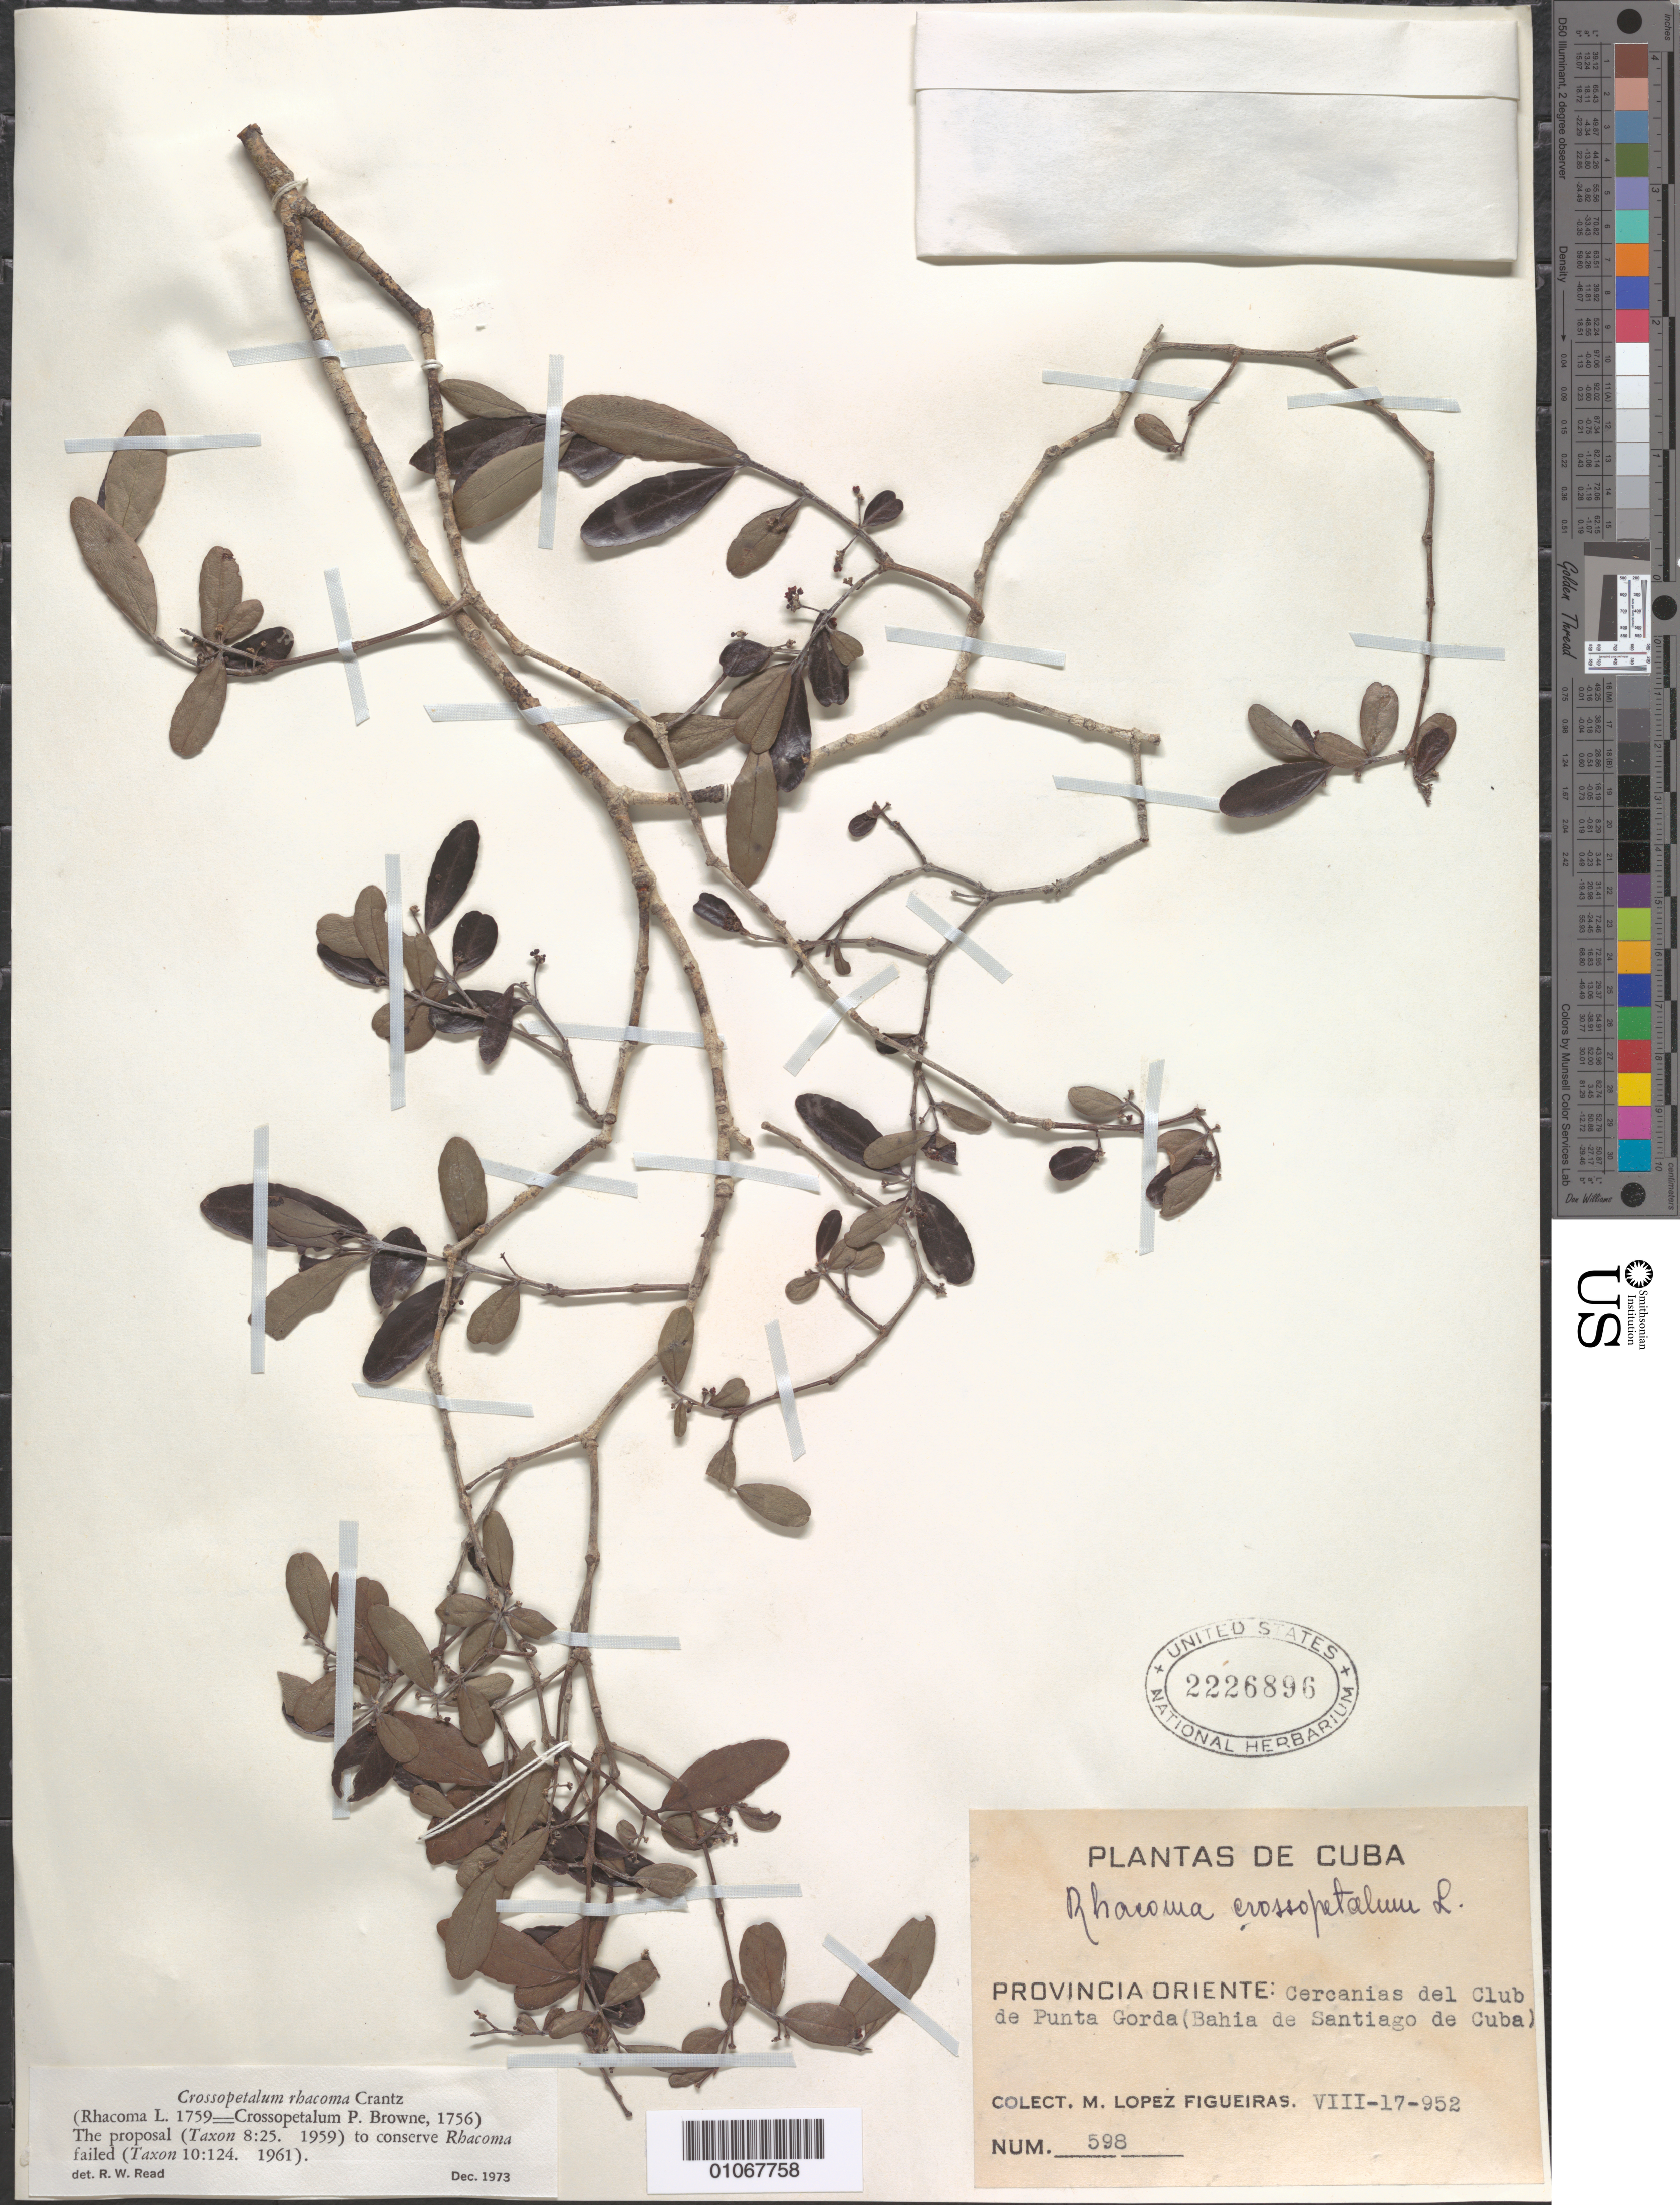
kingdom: Plantae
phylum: Tracheophyta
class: Magnoliopsida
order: Celastrales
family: Celastraceae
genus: Crossopetalum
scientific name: Crossopetalum rhacoma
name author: Crantz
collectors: M. López Figueiras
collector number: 598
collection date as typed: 17 Aug 1952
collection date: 1952-08-17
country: Cuba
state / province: Santiago de Cuba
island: Cuba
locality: Cercanias del Club de Punta Gorda (Bahia de Santiago de Cuba)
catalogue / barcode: US 2226896